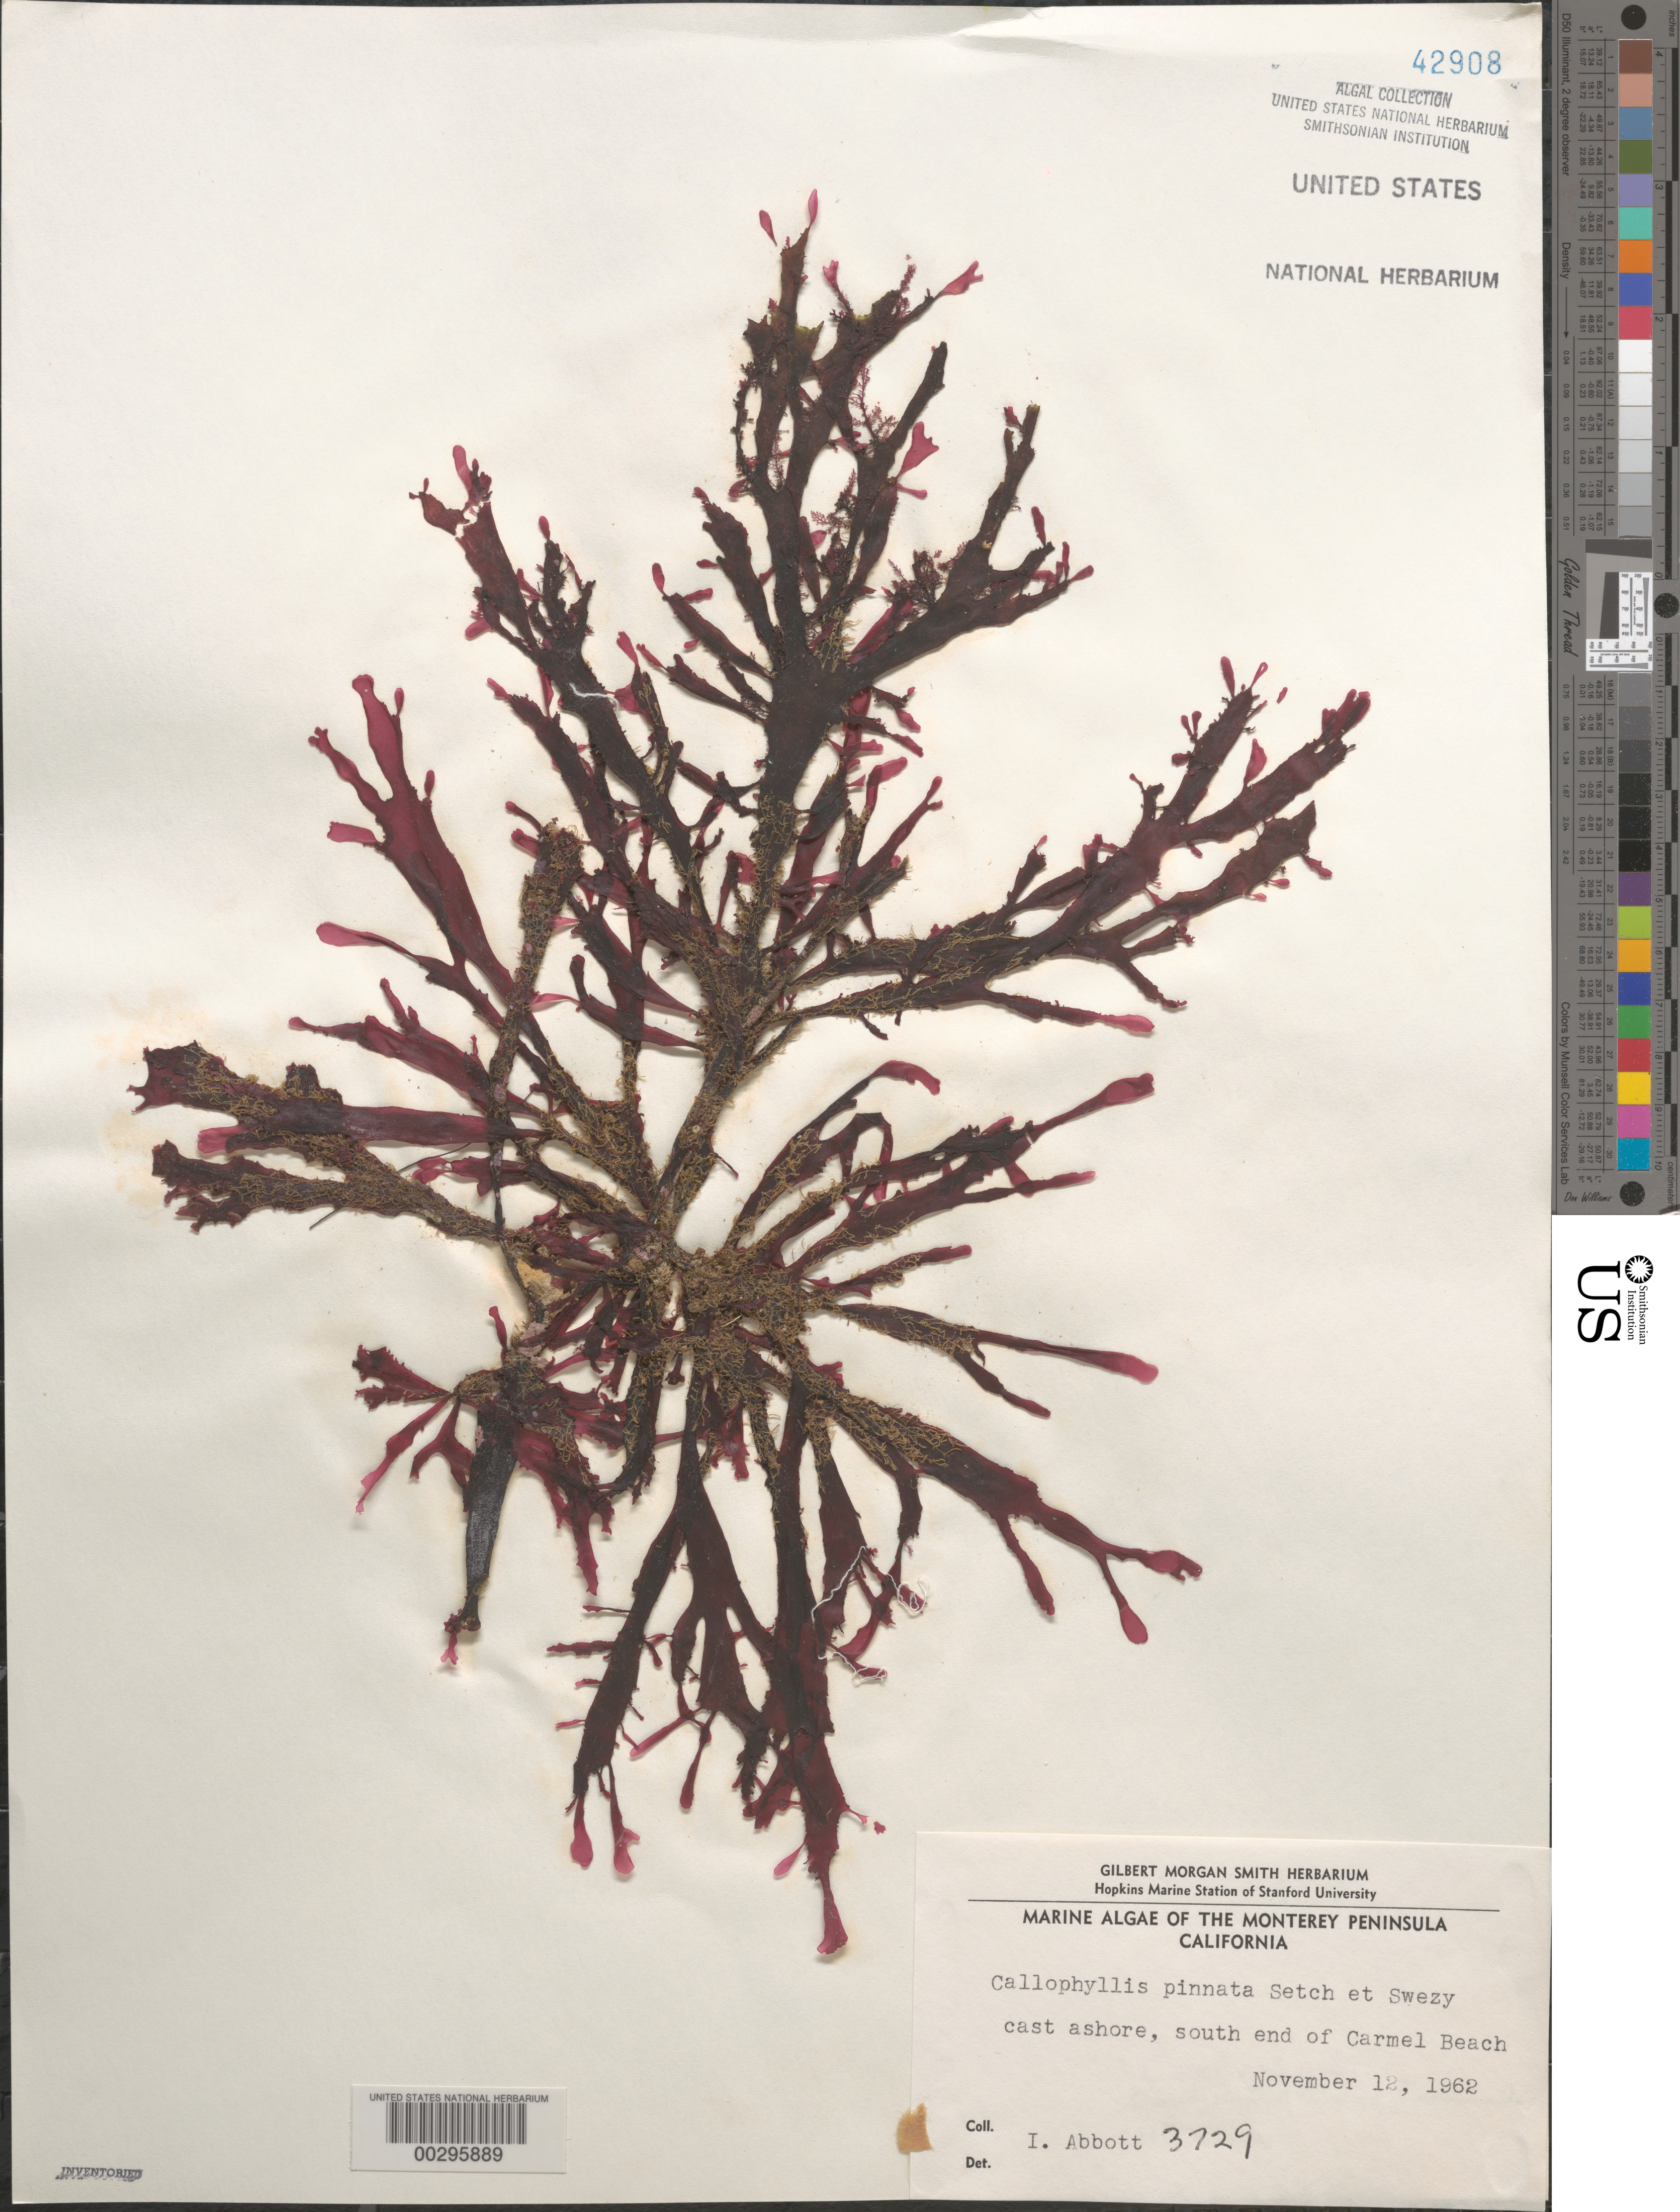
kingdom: Plantae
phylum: Rhodophyta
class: Florideophyceae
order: Gigartinales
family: Kallymeniaceae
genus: Callophyllis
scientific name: Callophyllis pinnata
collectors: I. A. Abbott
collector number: IAA 3729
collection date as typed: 12 Nov 1962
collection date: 1962-11-12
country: United States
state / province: California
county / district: Monterey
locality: Carmel Beach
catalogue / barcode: US 42908